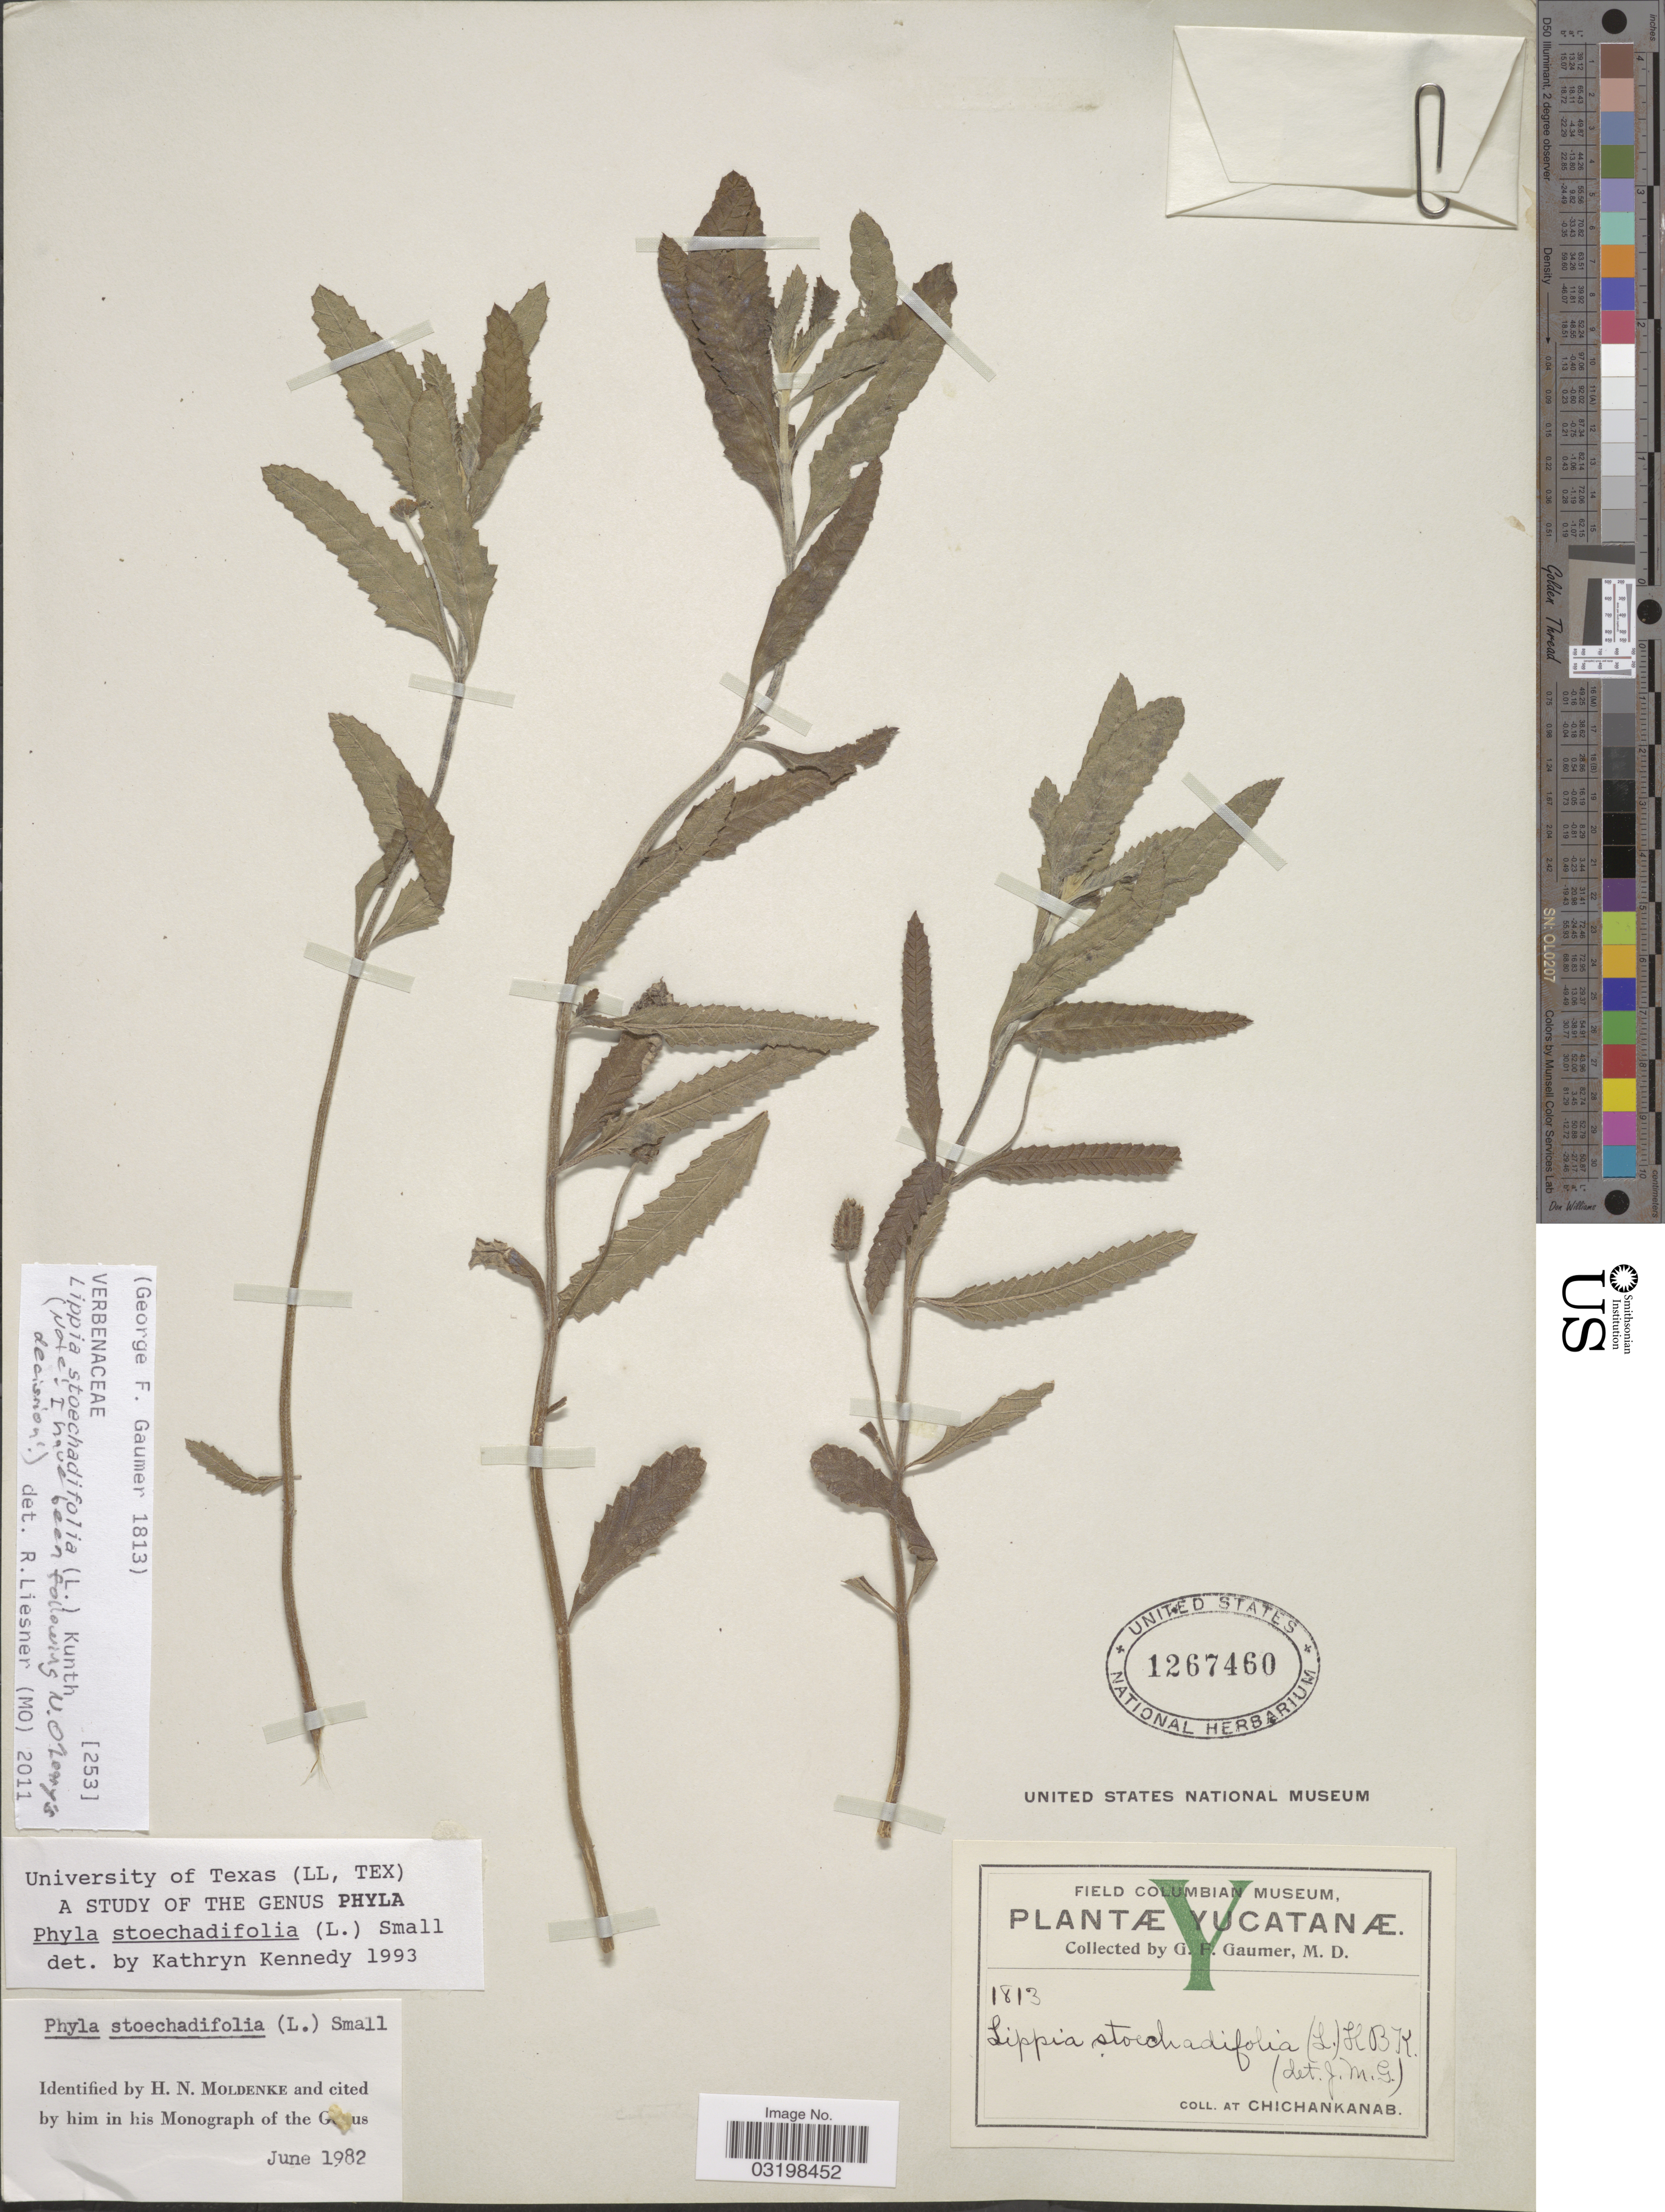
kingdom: Plantae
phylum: Tracheophyta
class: Magnoliopsida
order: Lamiales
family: Verbenaceae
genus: Lippia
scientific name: Lippia stoechadifolia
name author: (L.) Kunth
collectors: G. F. Gaumer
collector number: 1813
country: Mexico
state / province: Yucatán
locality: At Chichankanab.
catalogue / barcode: US 1267460